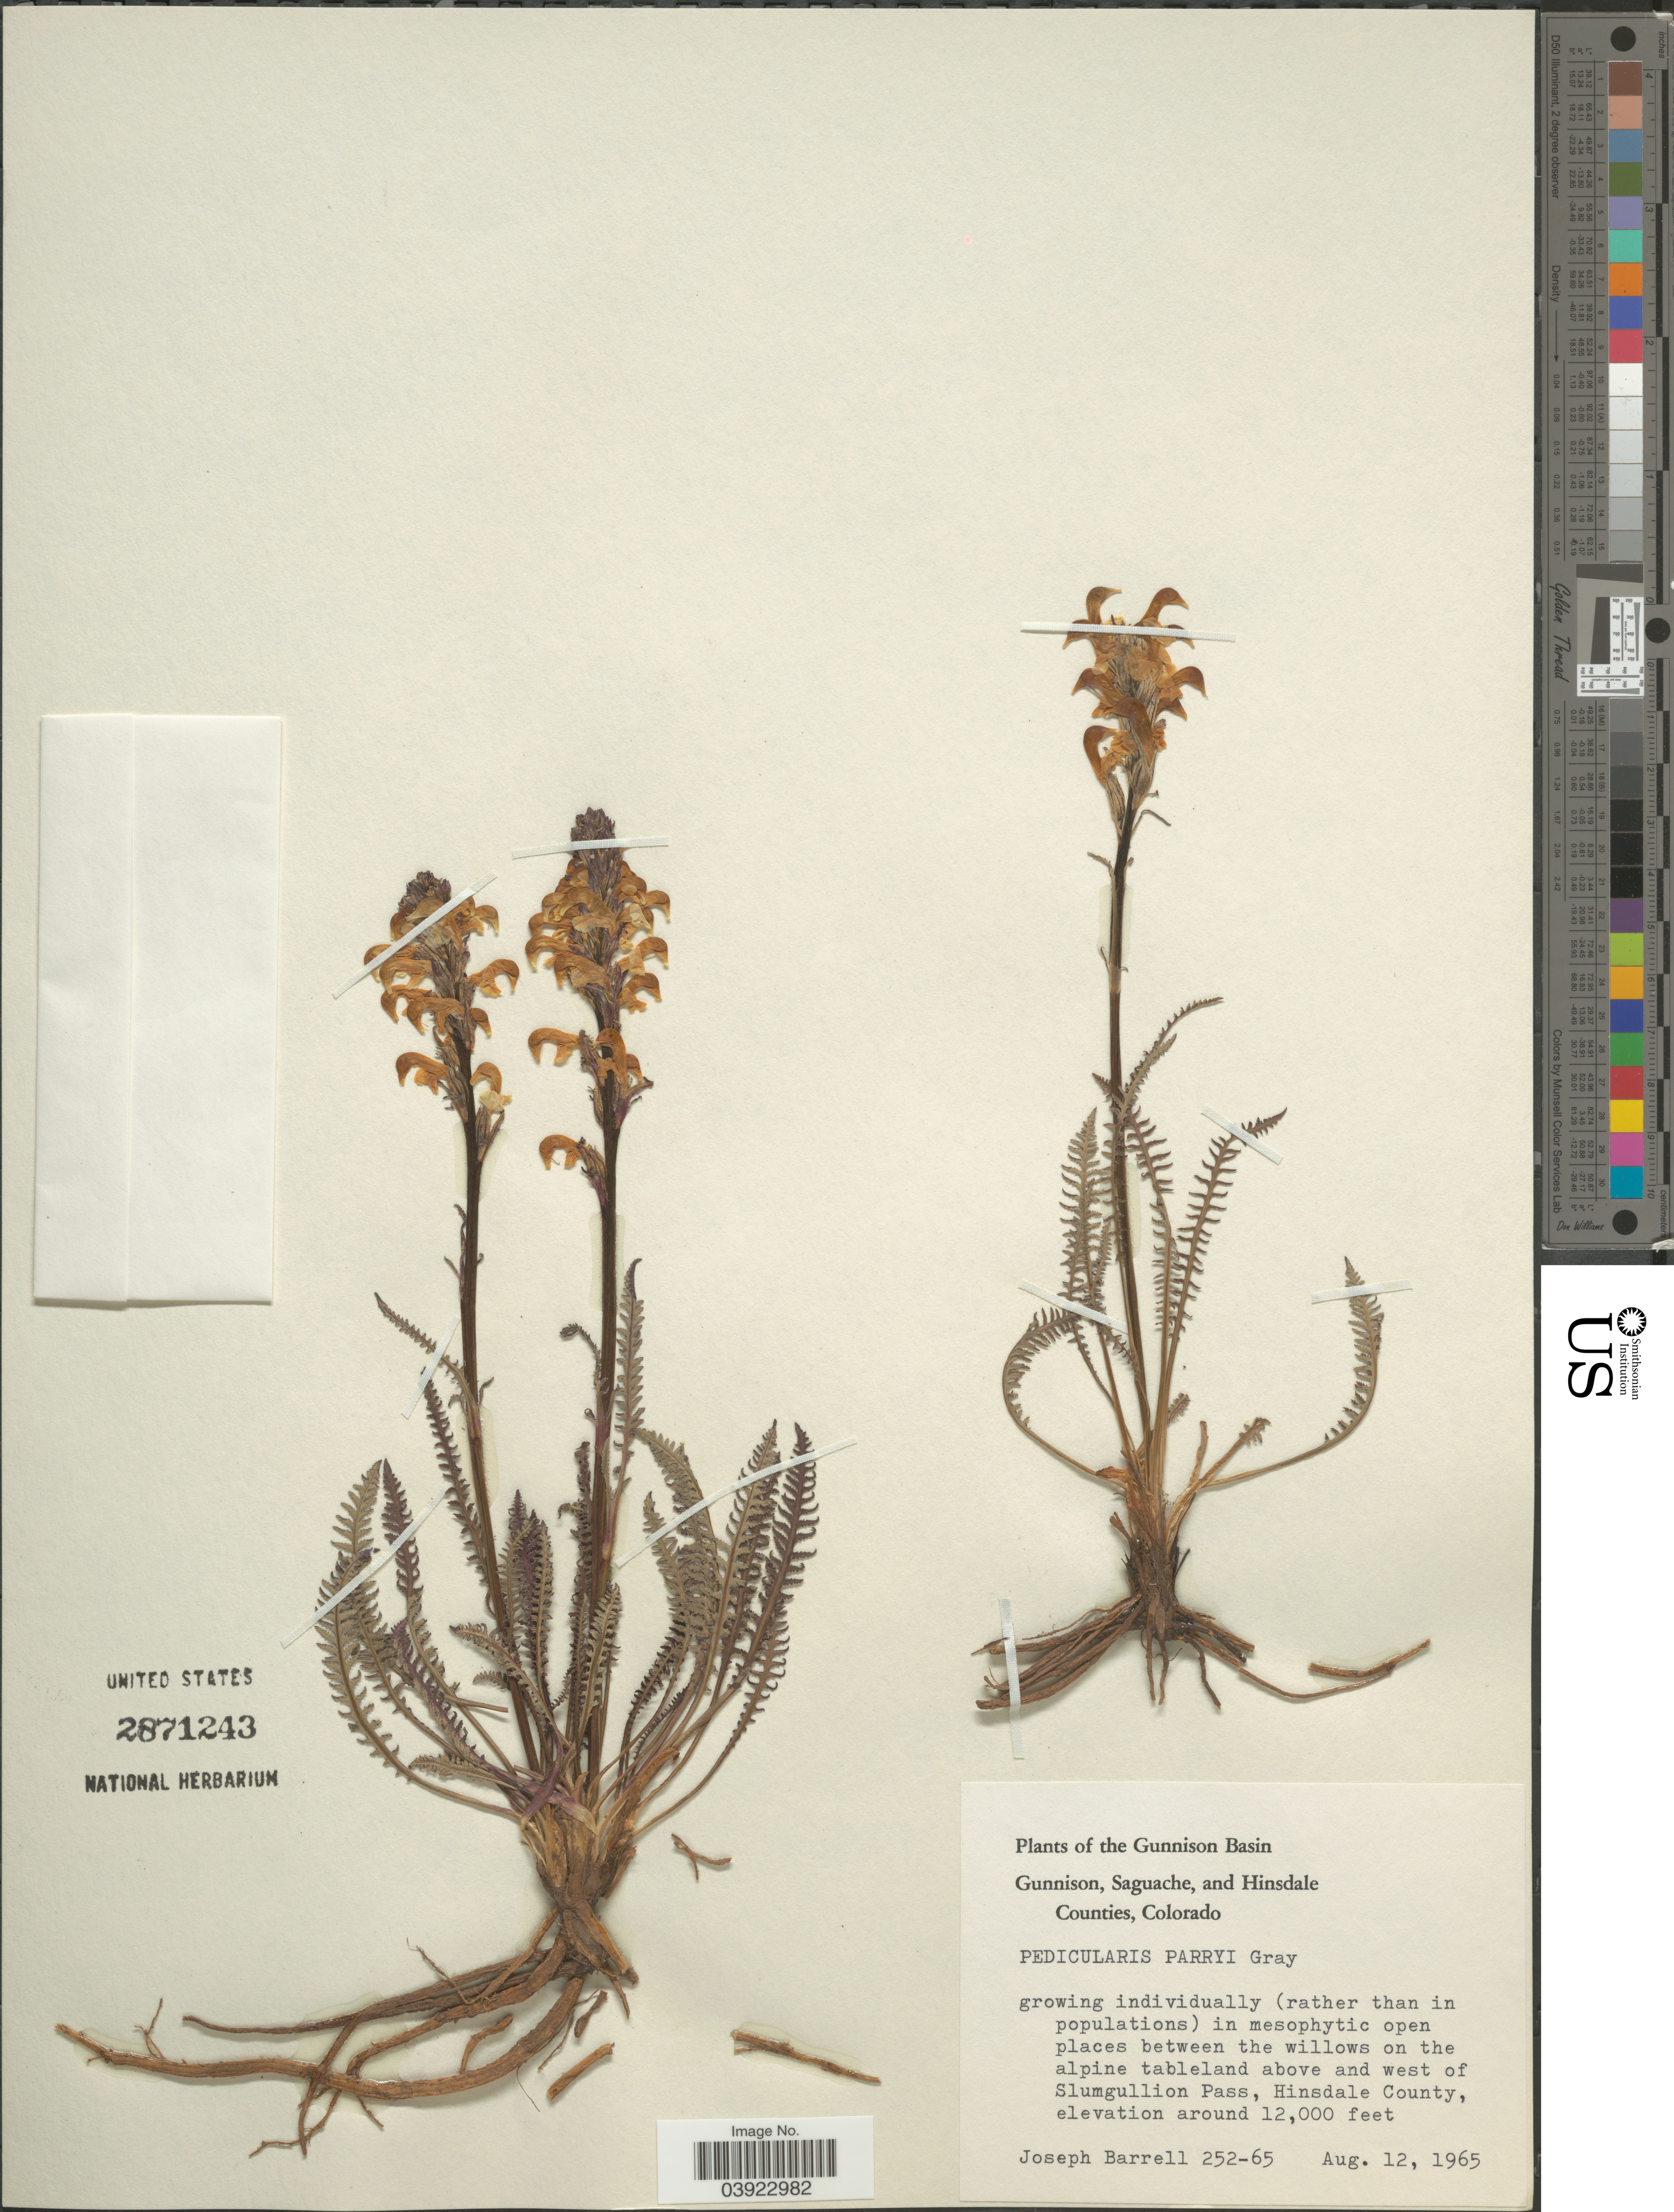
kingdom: Plantae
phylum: Tracheophyta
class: Magnoliopsida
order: Lamiales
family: Orobanchaceae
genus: Pedicularis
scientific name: Pedicularis parryi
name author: A. Gray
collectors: J. Barrell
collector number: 252-65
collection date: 1965-08-12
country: United States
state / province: Colorado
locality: The Gunnison Basin. Growing individually (rather than in populations) in mesophytic open places between the willows on the alpine tableland above and west of Slumgullion Pass, Hinsdale County.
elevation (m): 3658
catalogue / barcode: US 2871243